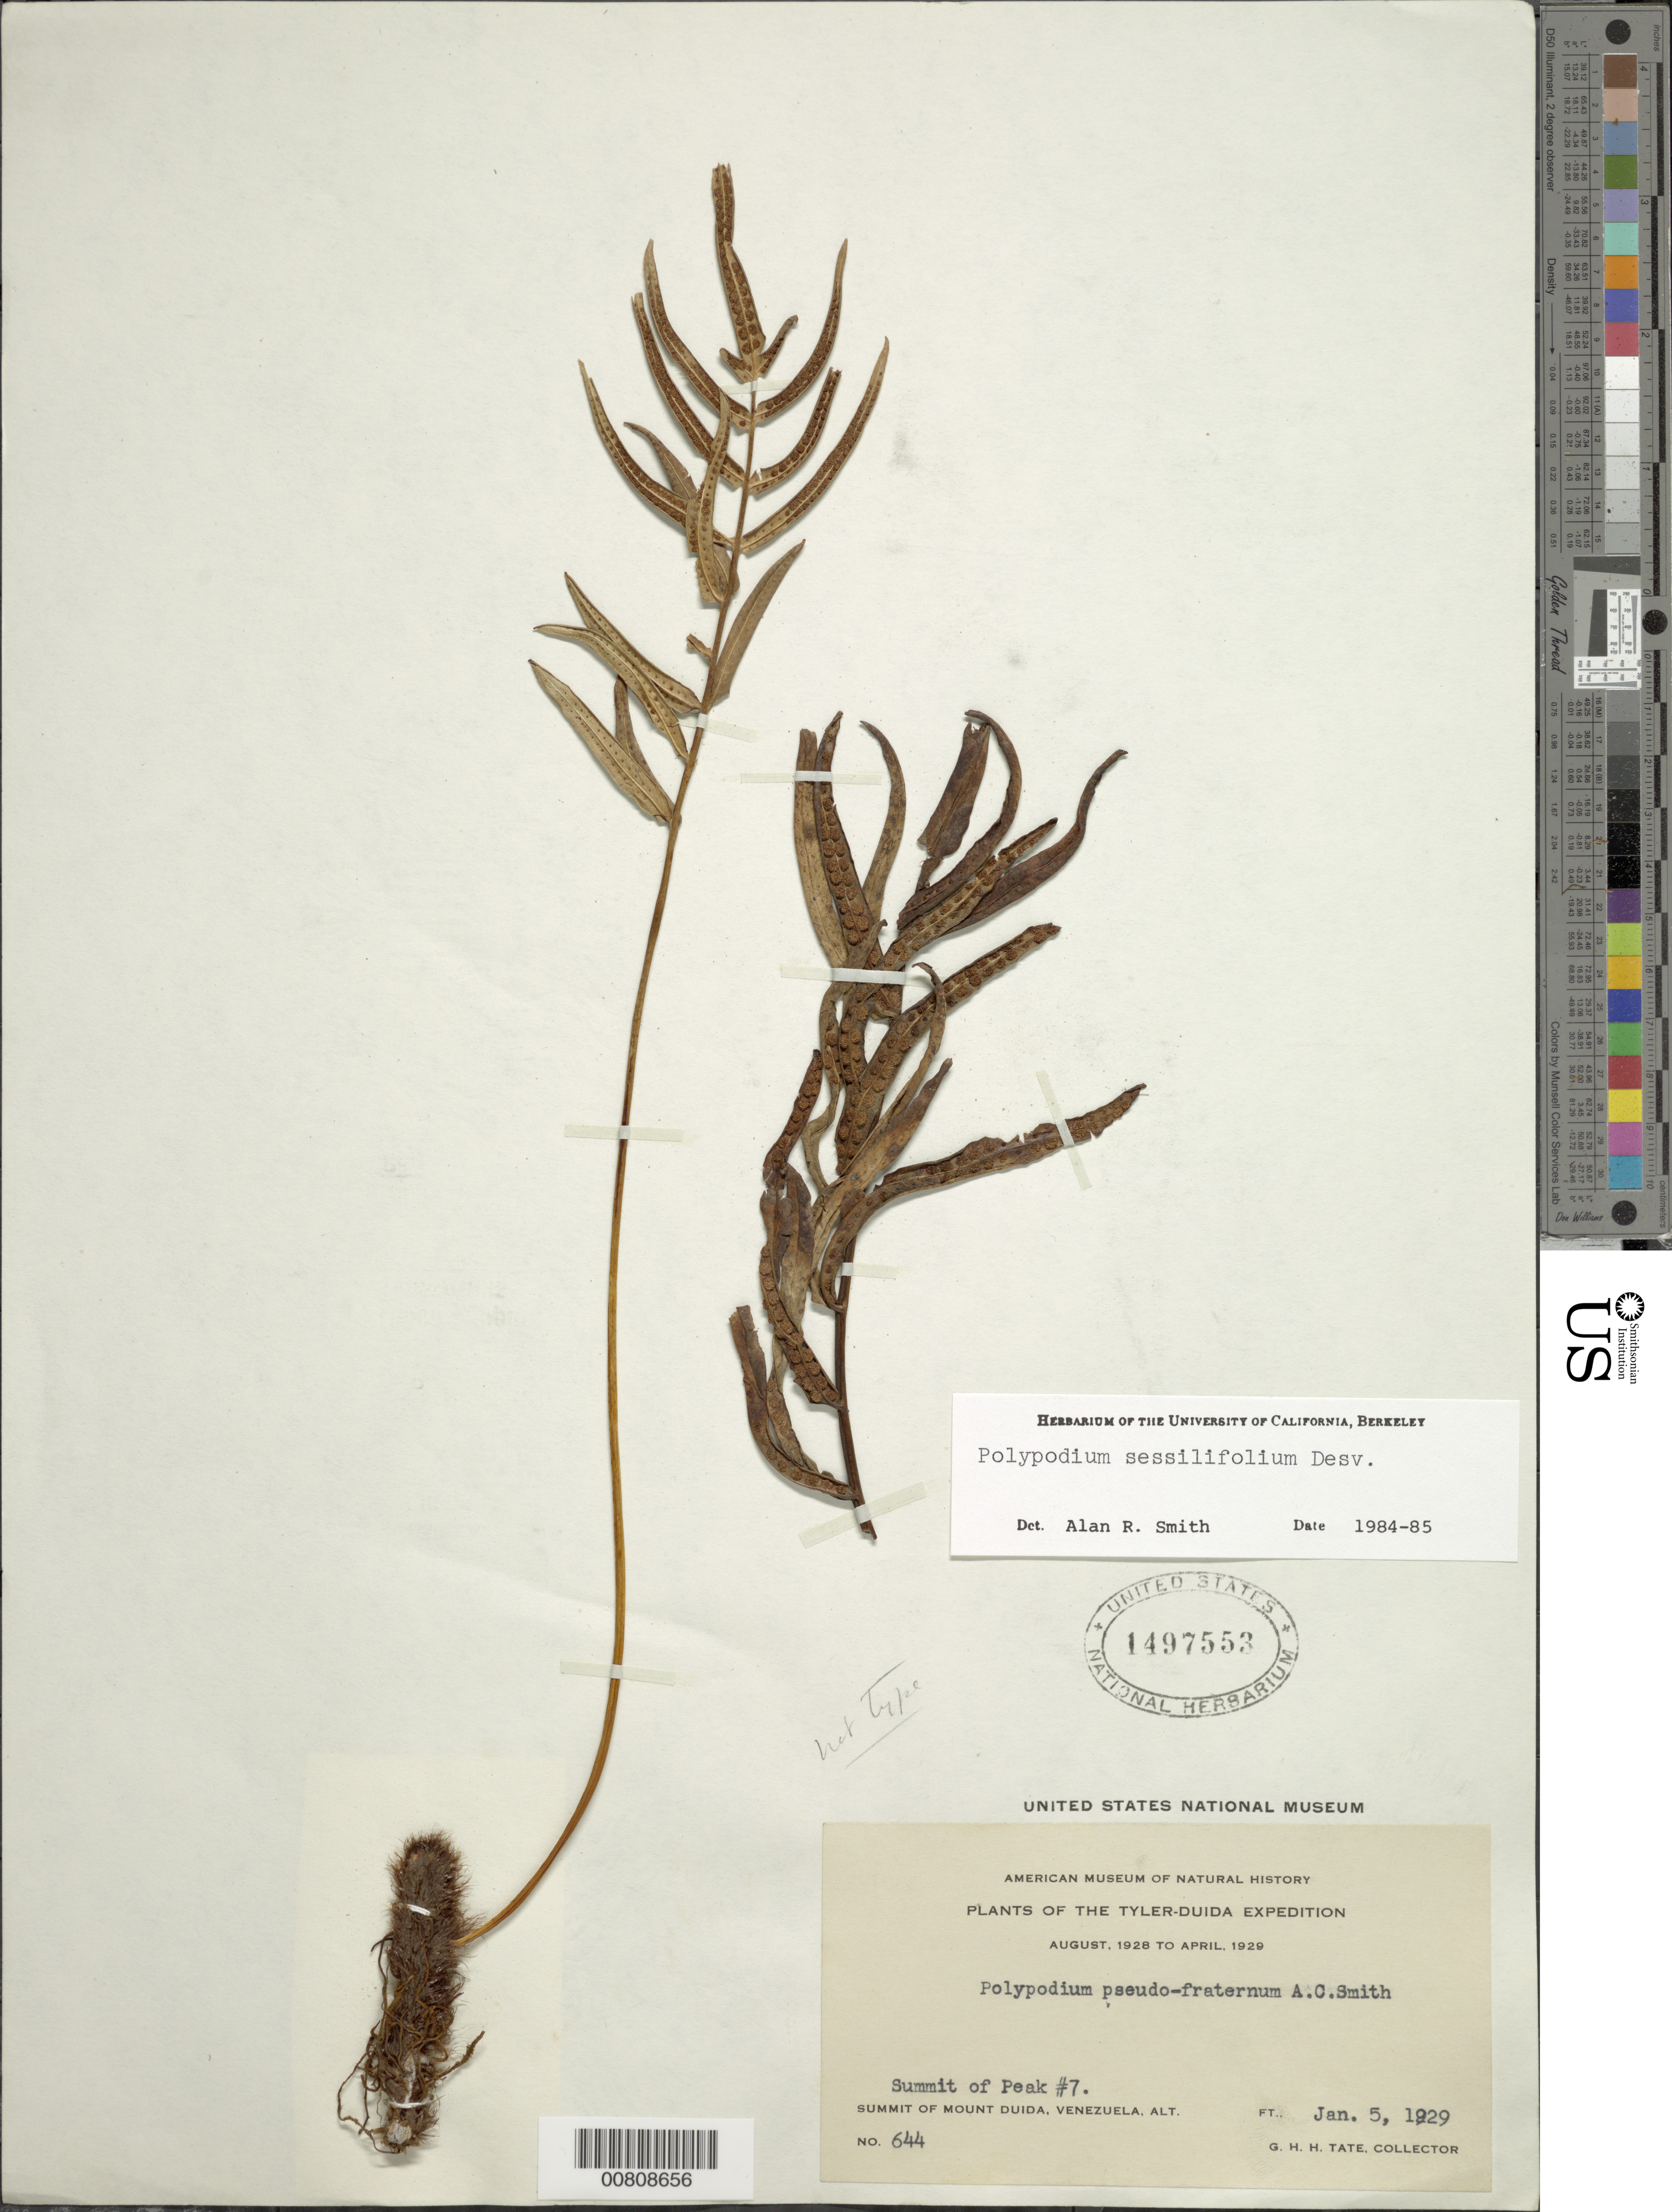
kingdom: Plantae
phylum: Tracheophyta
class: Polypodiopsida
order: Polypodiales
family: Polypodiaceae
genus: Serpocaulon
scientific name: Serpocaulon sessilifolium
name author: (Desv.) A.R. Sm.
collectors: G. H. H.Tate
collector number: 644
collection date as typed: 5-Jan-29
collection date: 1929-01-05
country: Venezuela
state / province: Amazonas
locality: Mount Duida, summit, Peak #7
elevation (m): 2164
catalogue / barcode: US 1497553